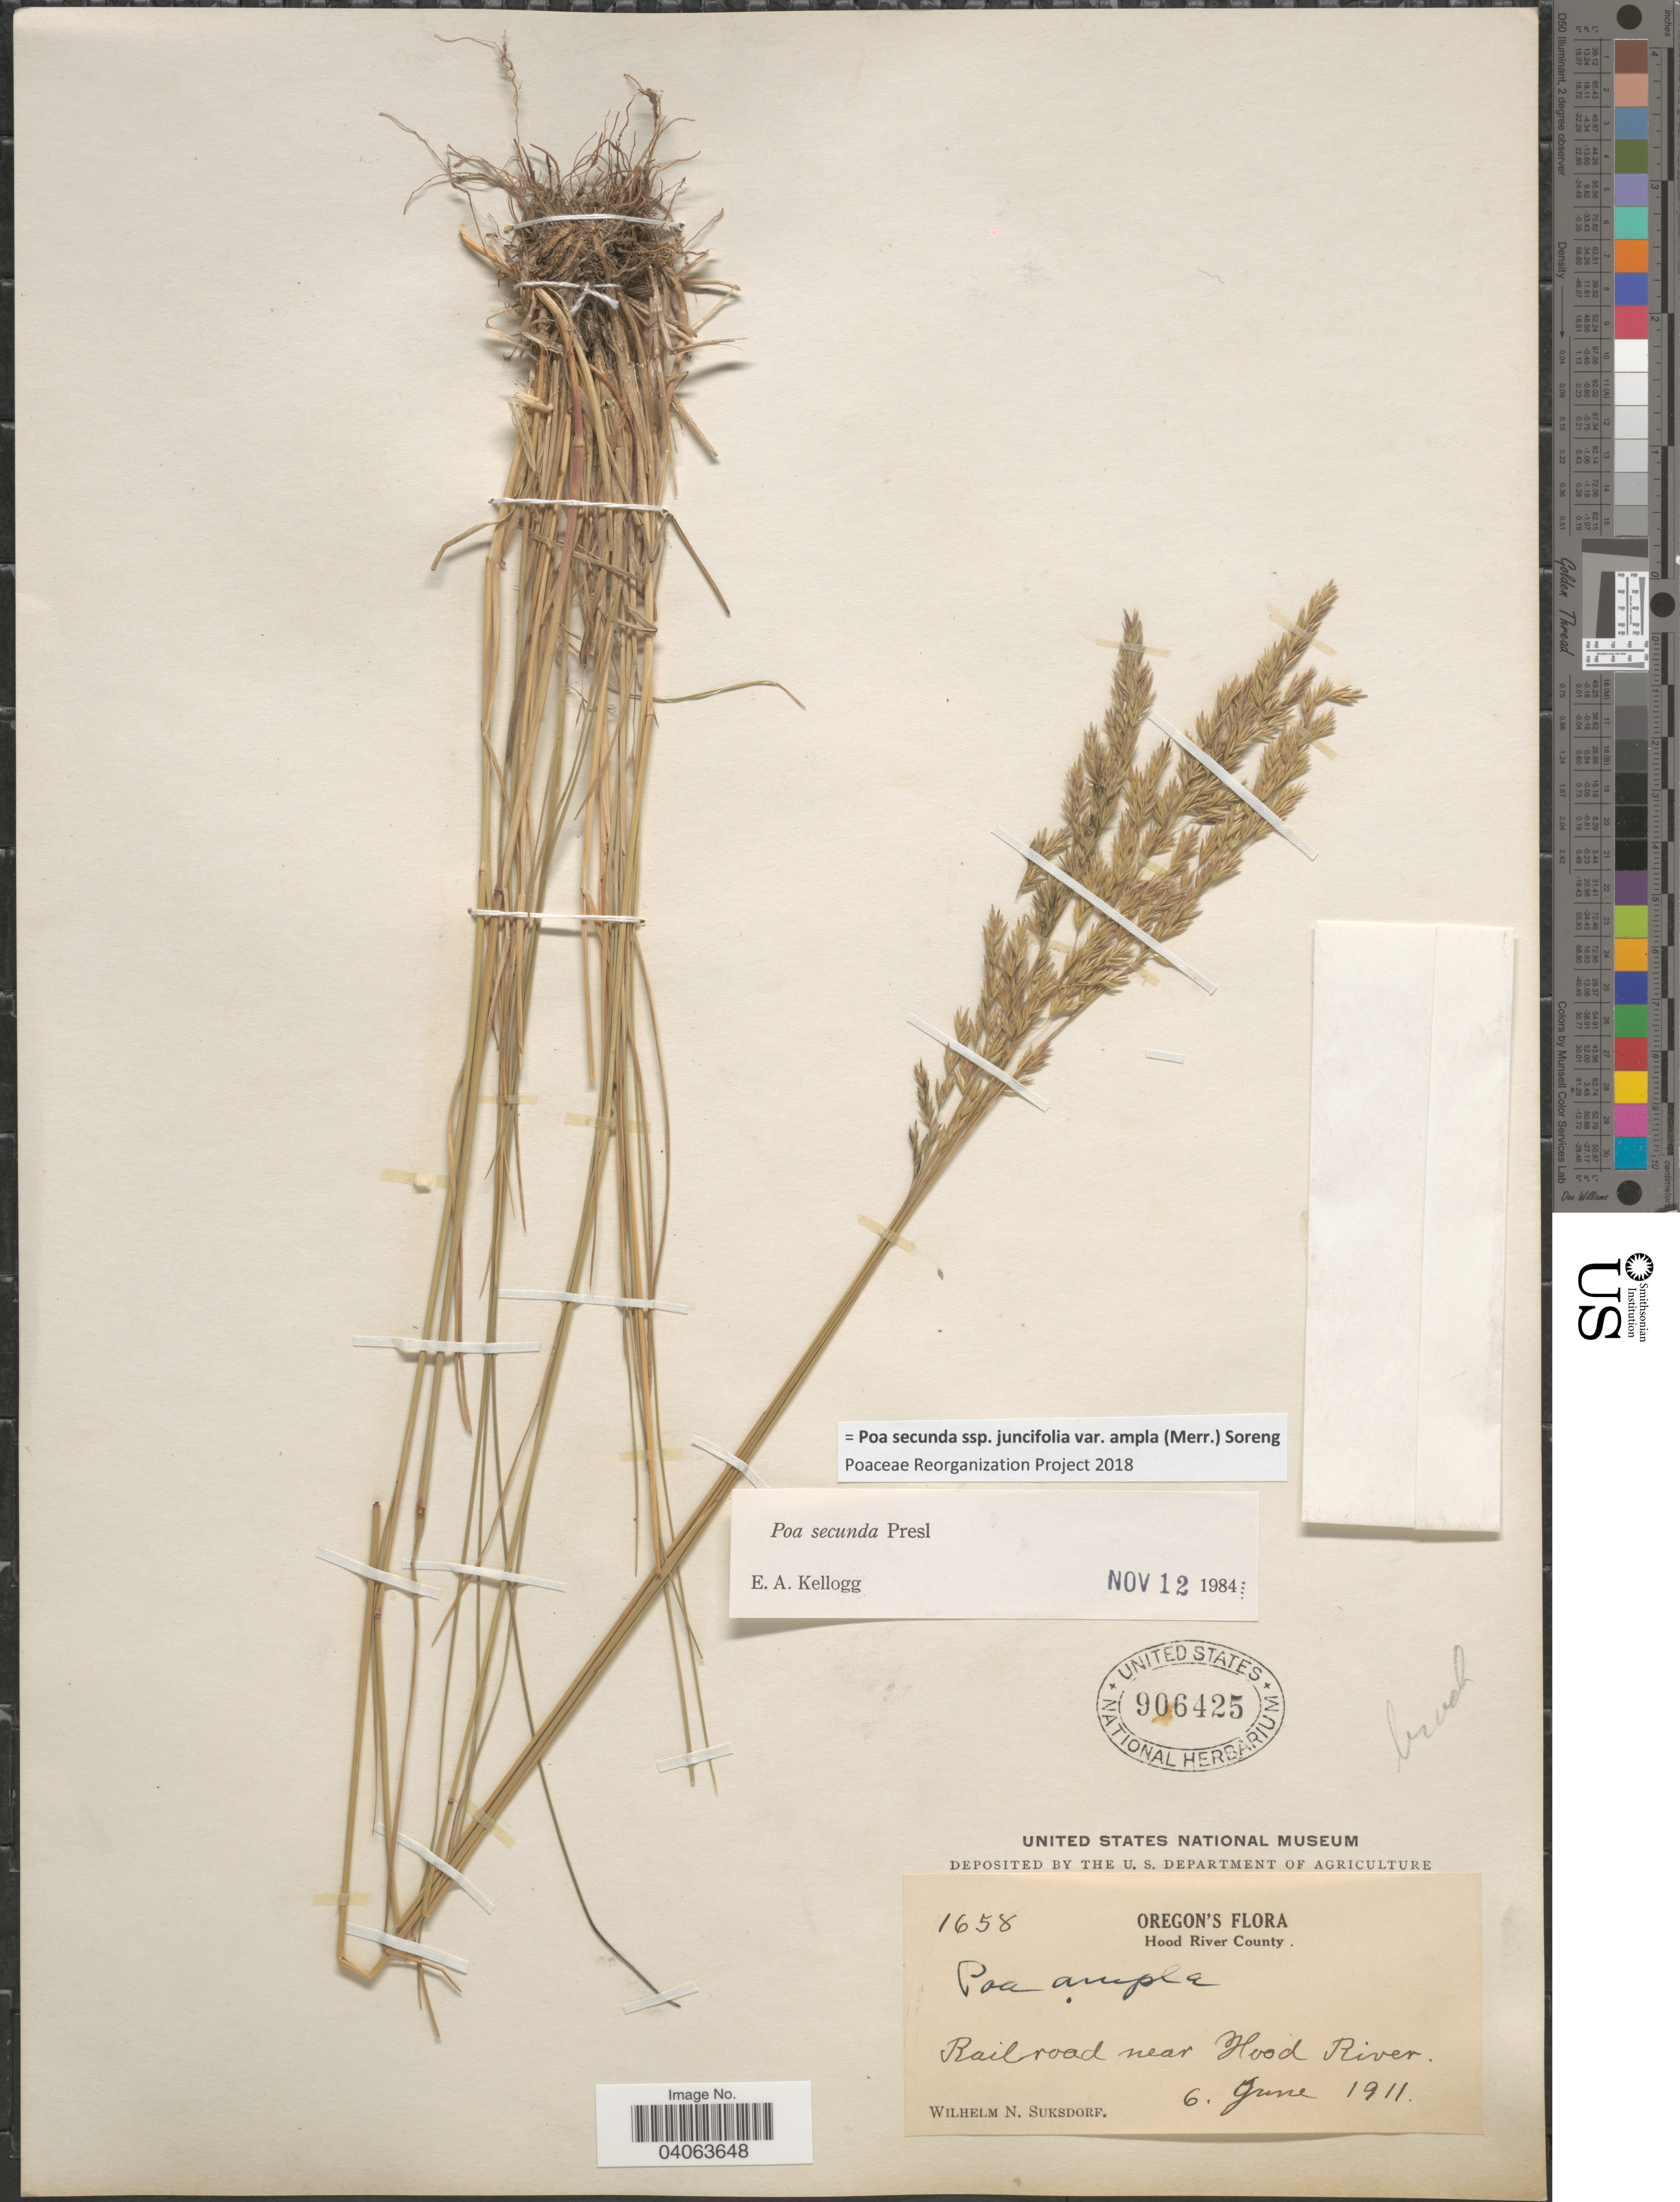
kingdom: Plantae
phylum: Tracheophyta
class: Liliopsida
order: Poales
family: Poaceae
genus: Poa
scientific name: Poa secunda subsp. juncifolia var. ampla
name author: (Merr.) Soreng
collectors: W. N. Suksdorf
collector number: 1658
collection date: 1911-06-06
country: United States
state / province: Oregon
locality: Hood River County. Railroad near Hood River.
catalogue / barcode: US 906425